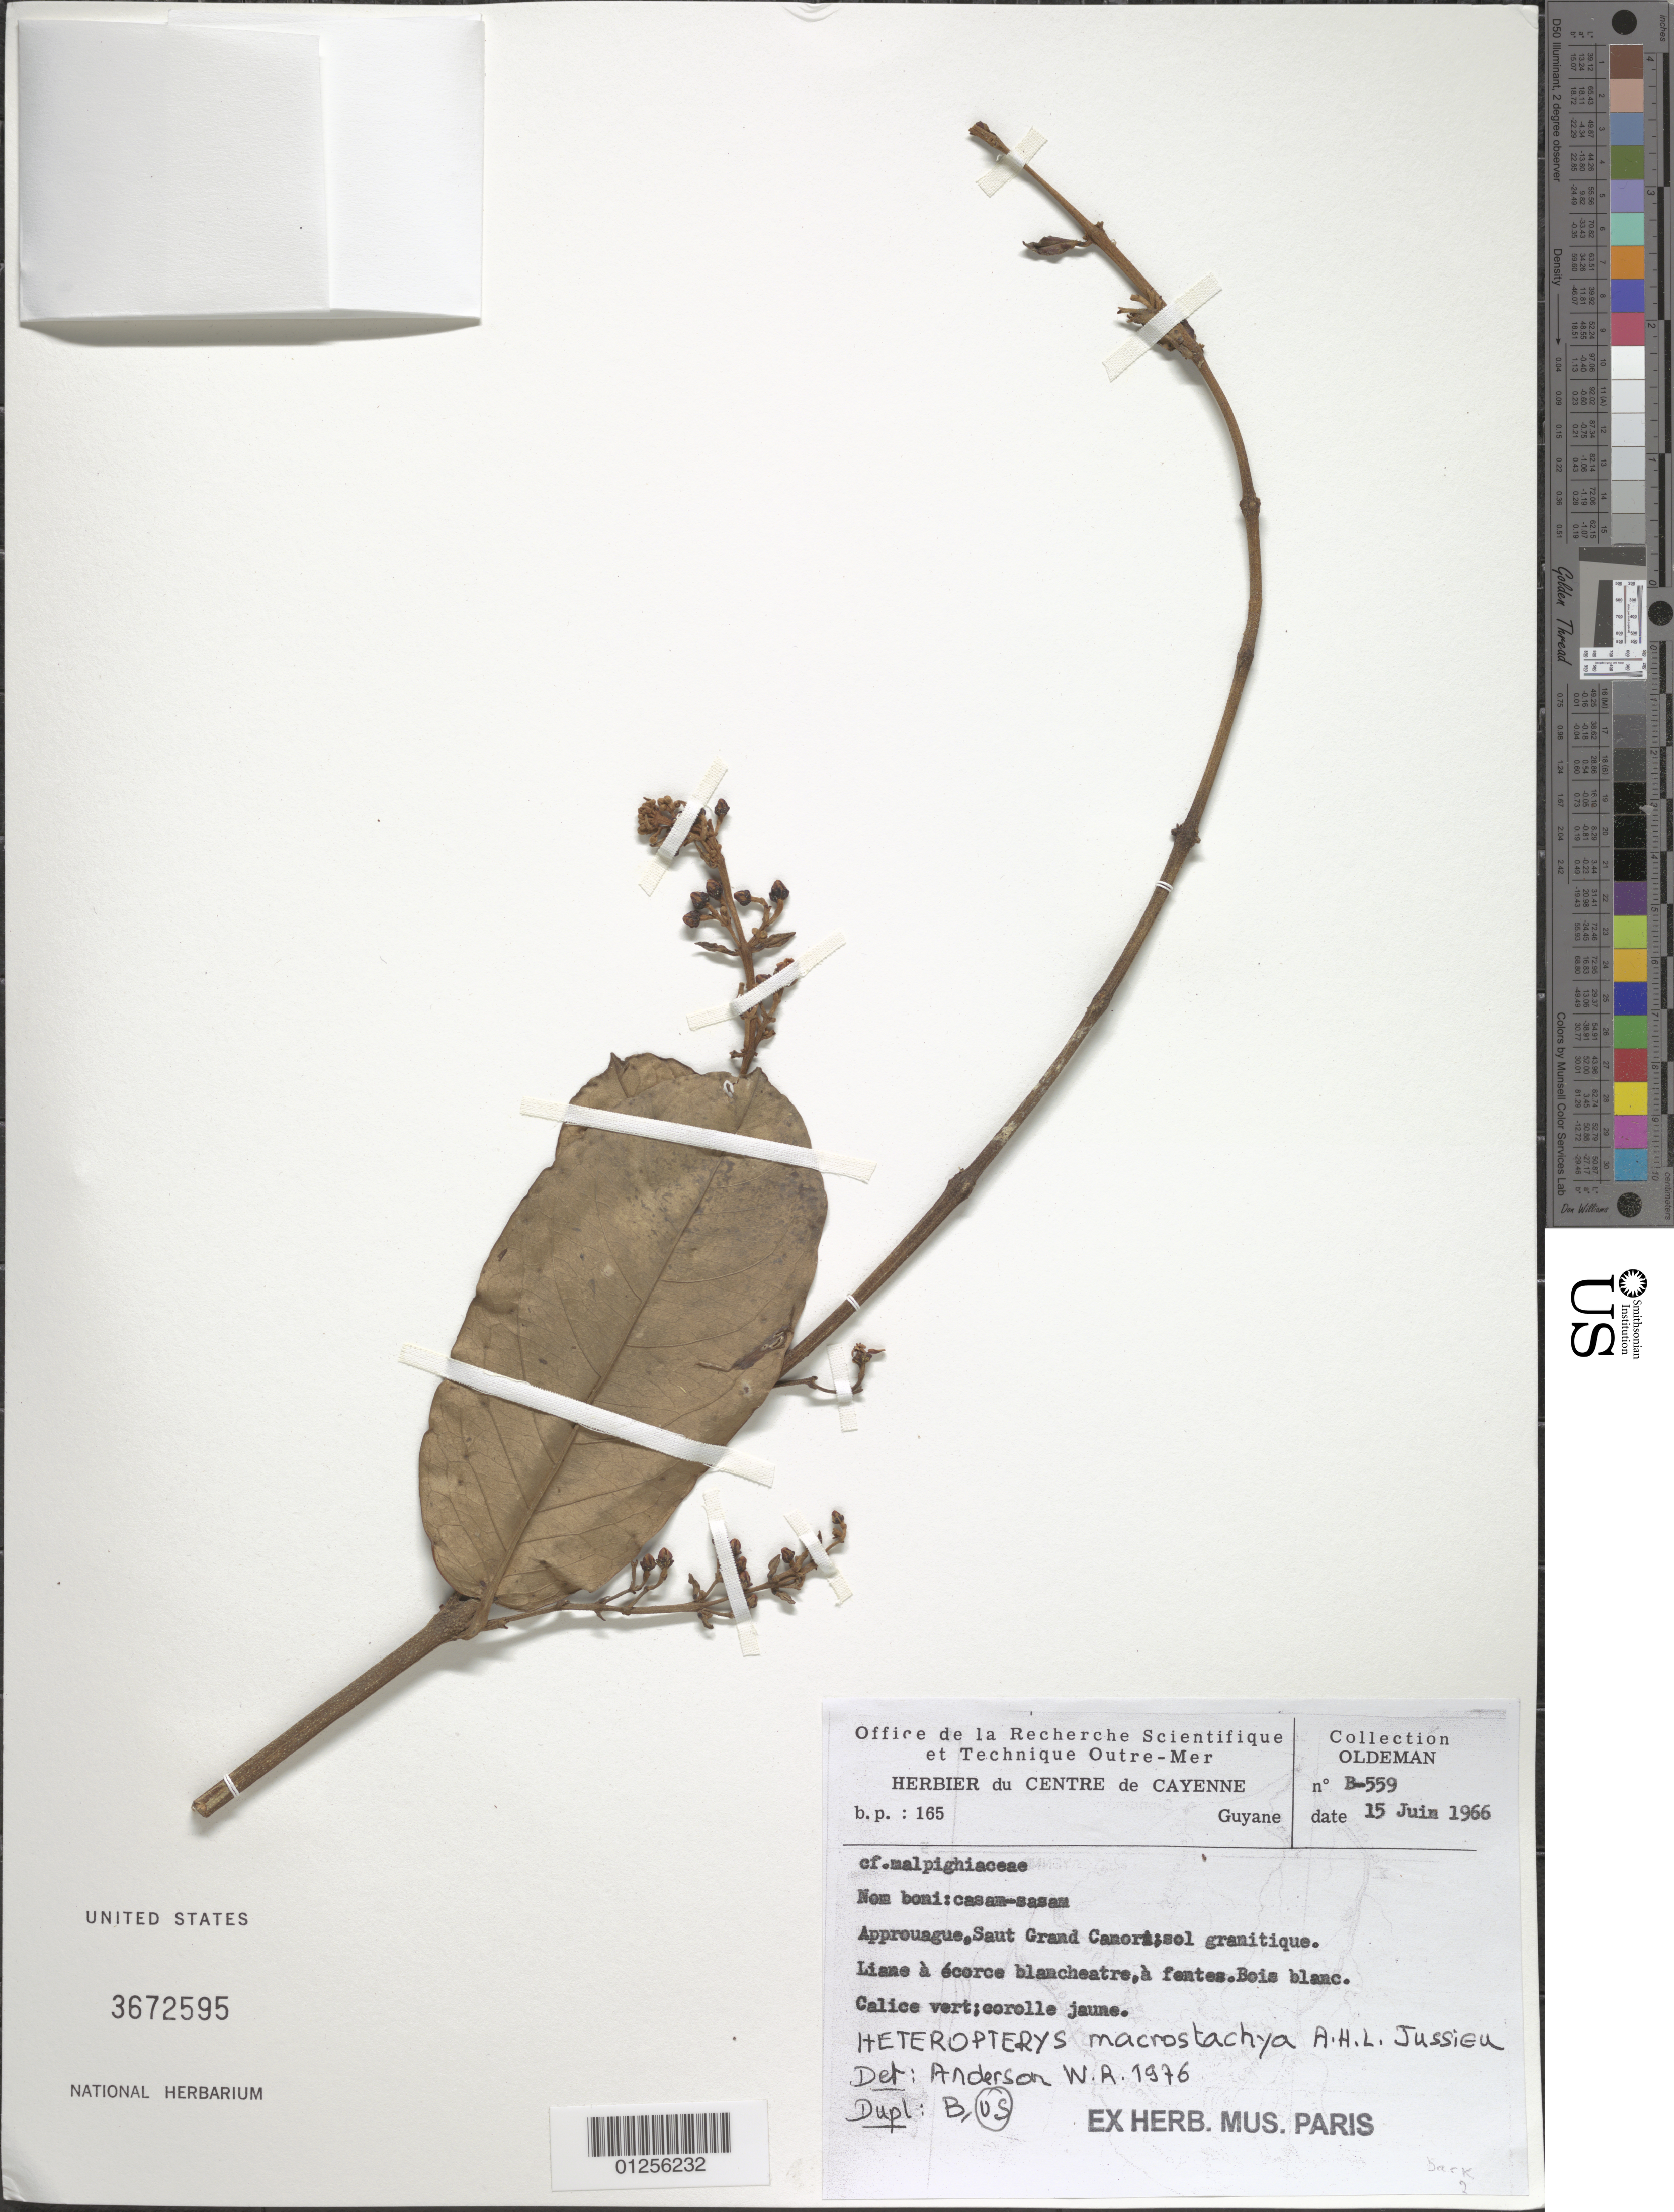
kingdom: Plantae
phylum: Tracheophyta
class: Magnoliopsida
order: Malpighiales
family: Malpighiaceae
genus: Heteropterys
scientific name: Heteropterys macrostachya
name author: A. Juss.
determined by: Anderson, W. R.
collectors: R. Oldeman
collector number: B-559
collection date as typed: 15-Jun-66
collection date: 1966-06-15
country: French Guiana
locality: Saut Grand Cañori, Bassin de l'Approuague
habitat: sol granitique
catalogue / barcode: US 3672595